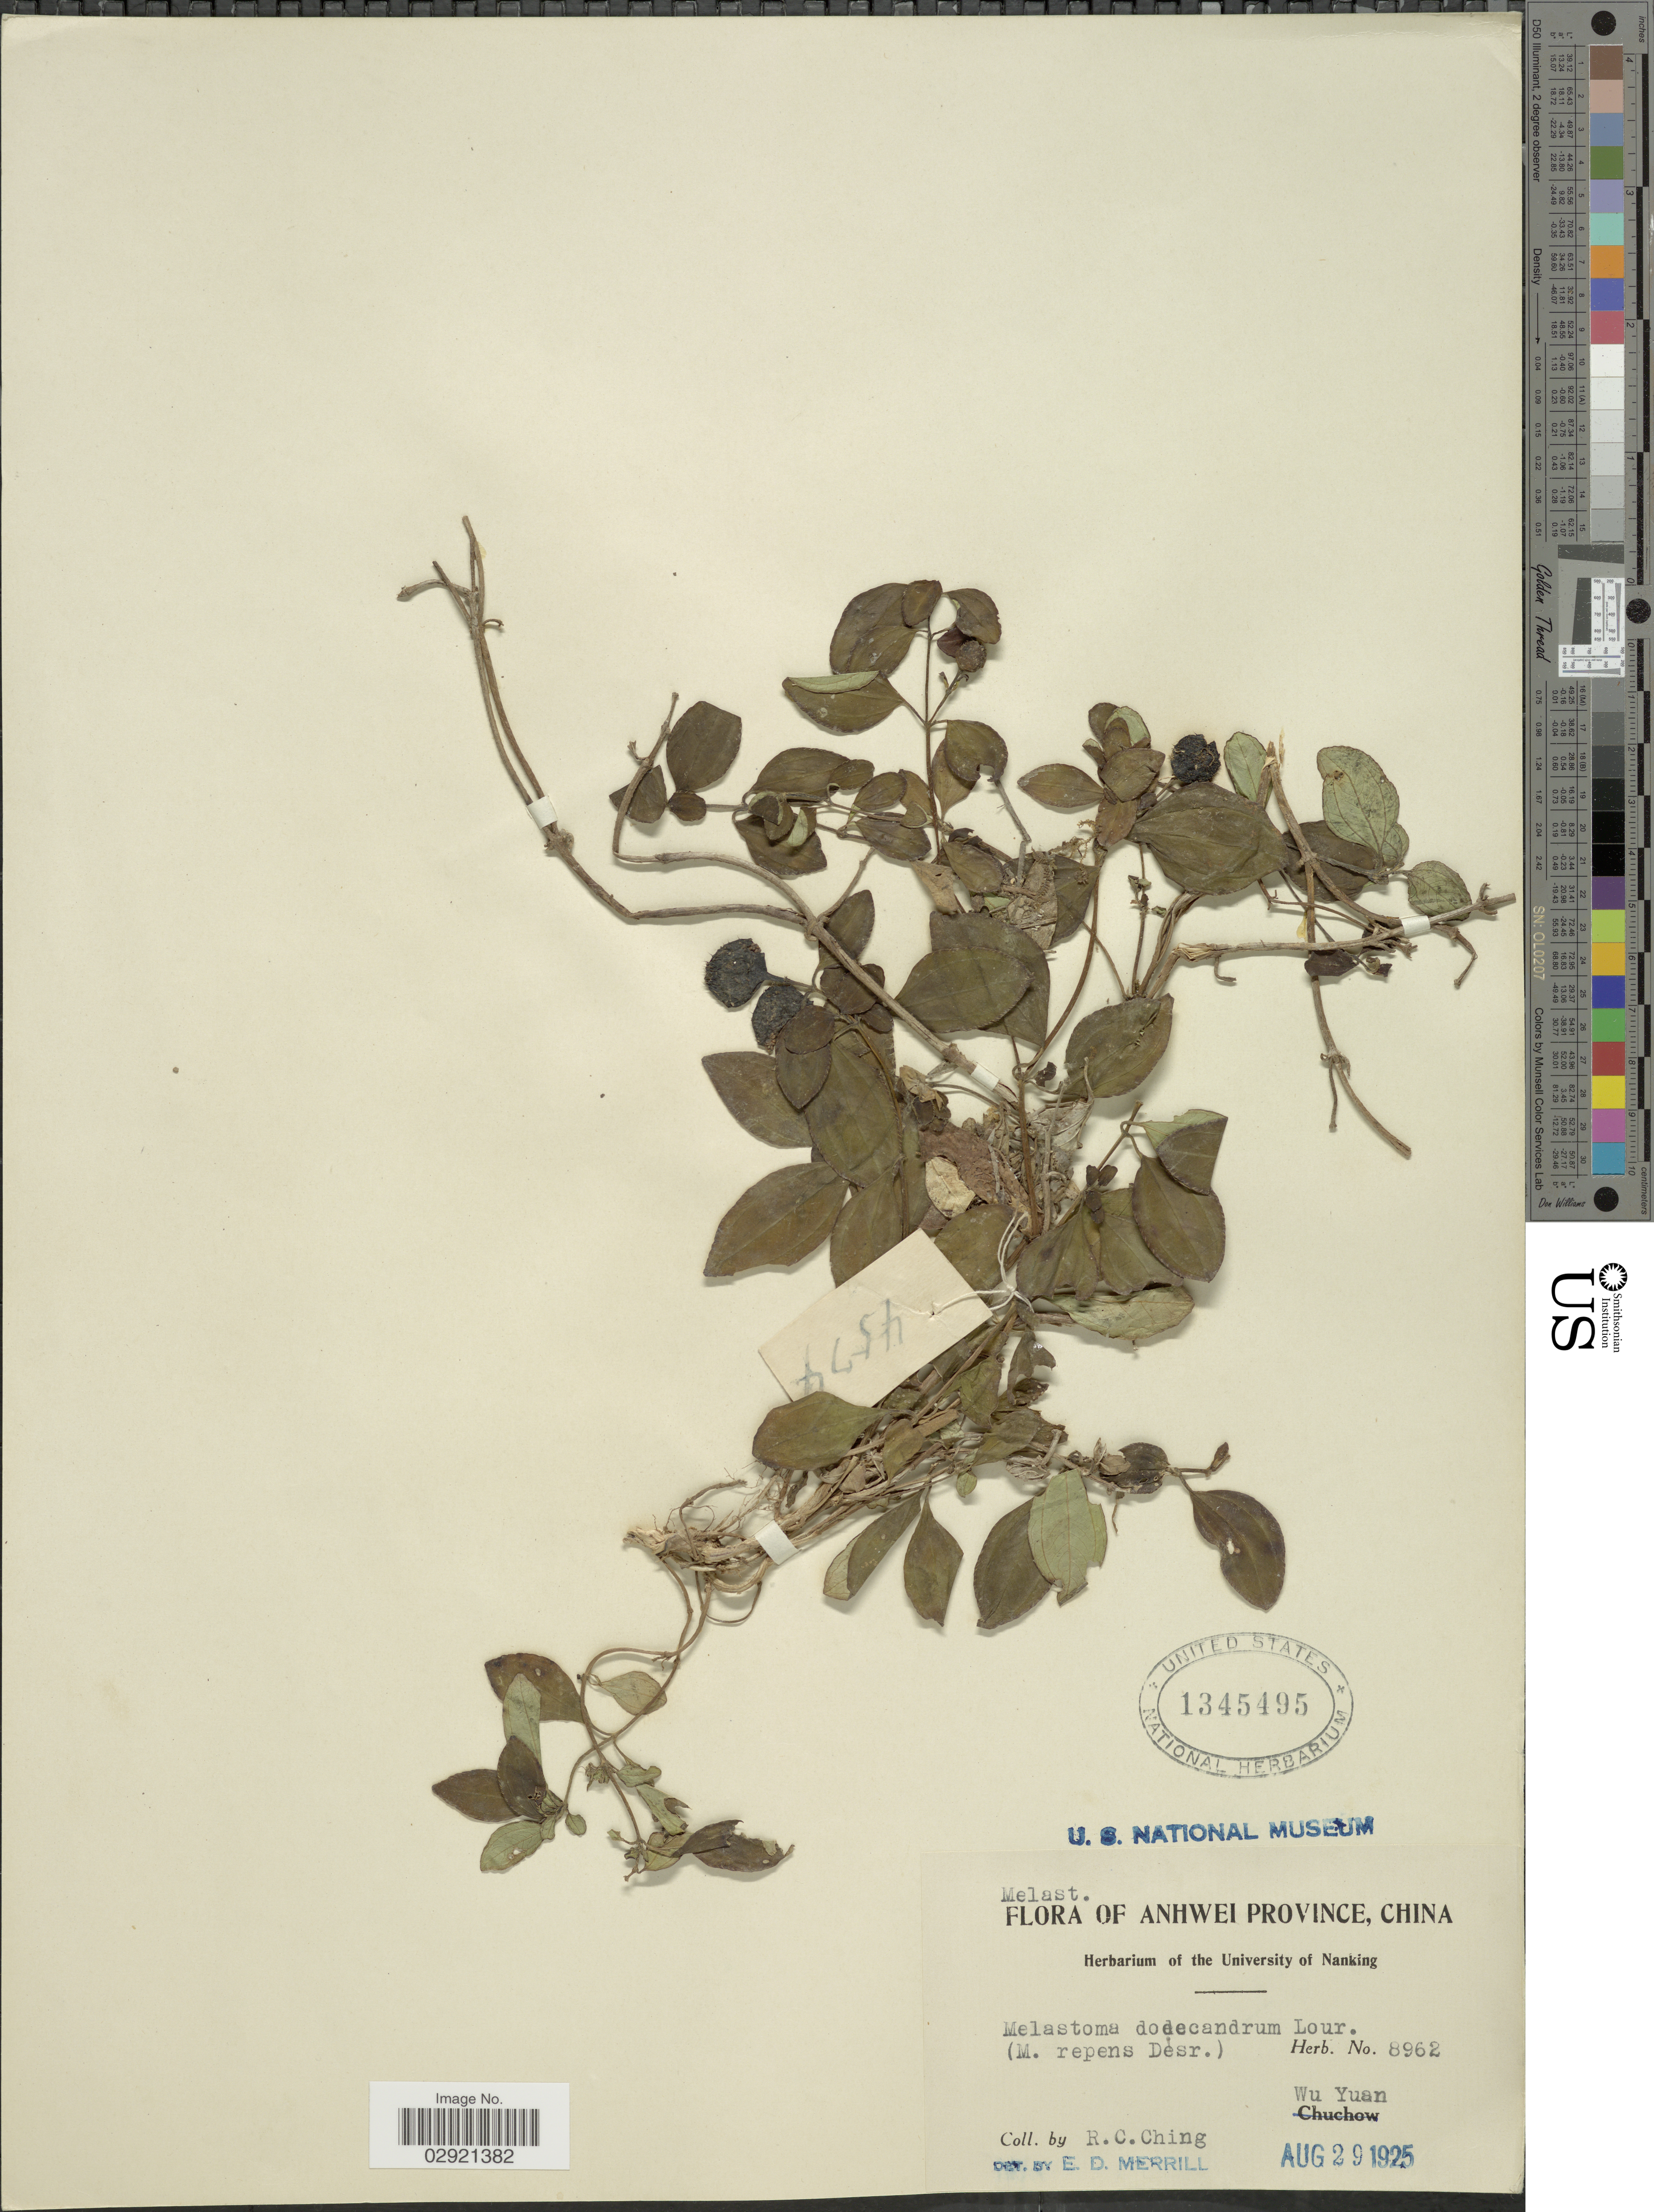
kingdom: Plantae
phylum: Tracheophyta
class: Magnoliopsida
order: Myrtales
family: Melastomataceae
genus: Melastoma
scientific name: Melastoma dodecandra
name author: Lour.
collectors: R. C. Ching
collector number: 8962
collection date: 1925-08-29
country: China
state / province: Anhui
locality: Anhwei Province. Wu Yuan.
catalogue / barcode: US 1345495